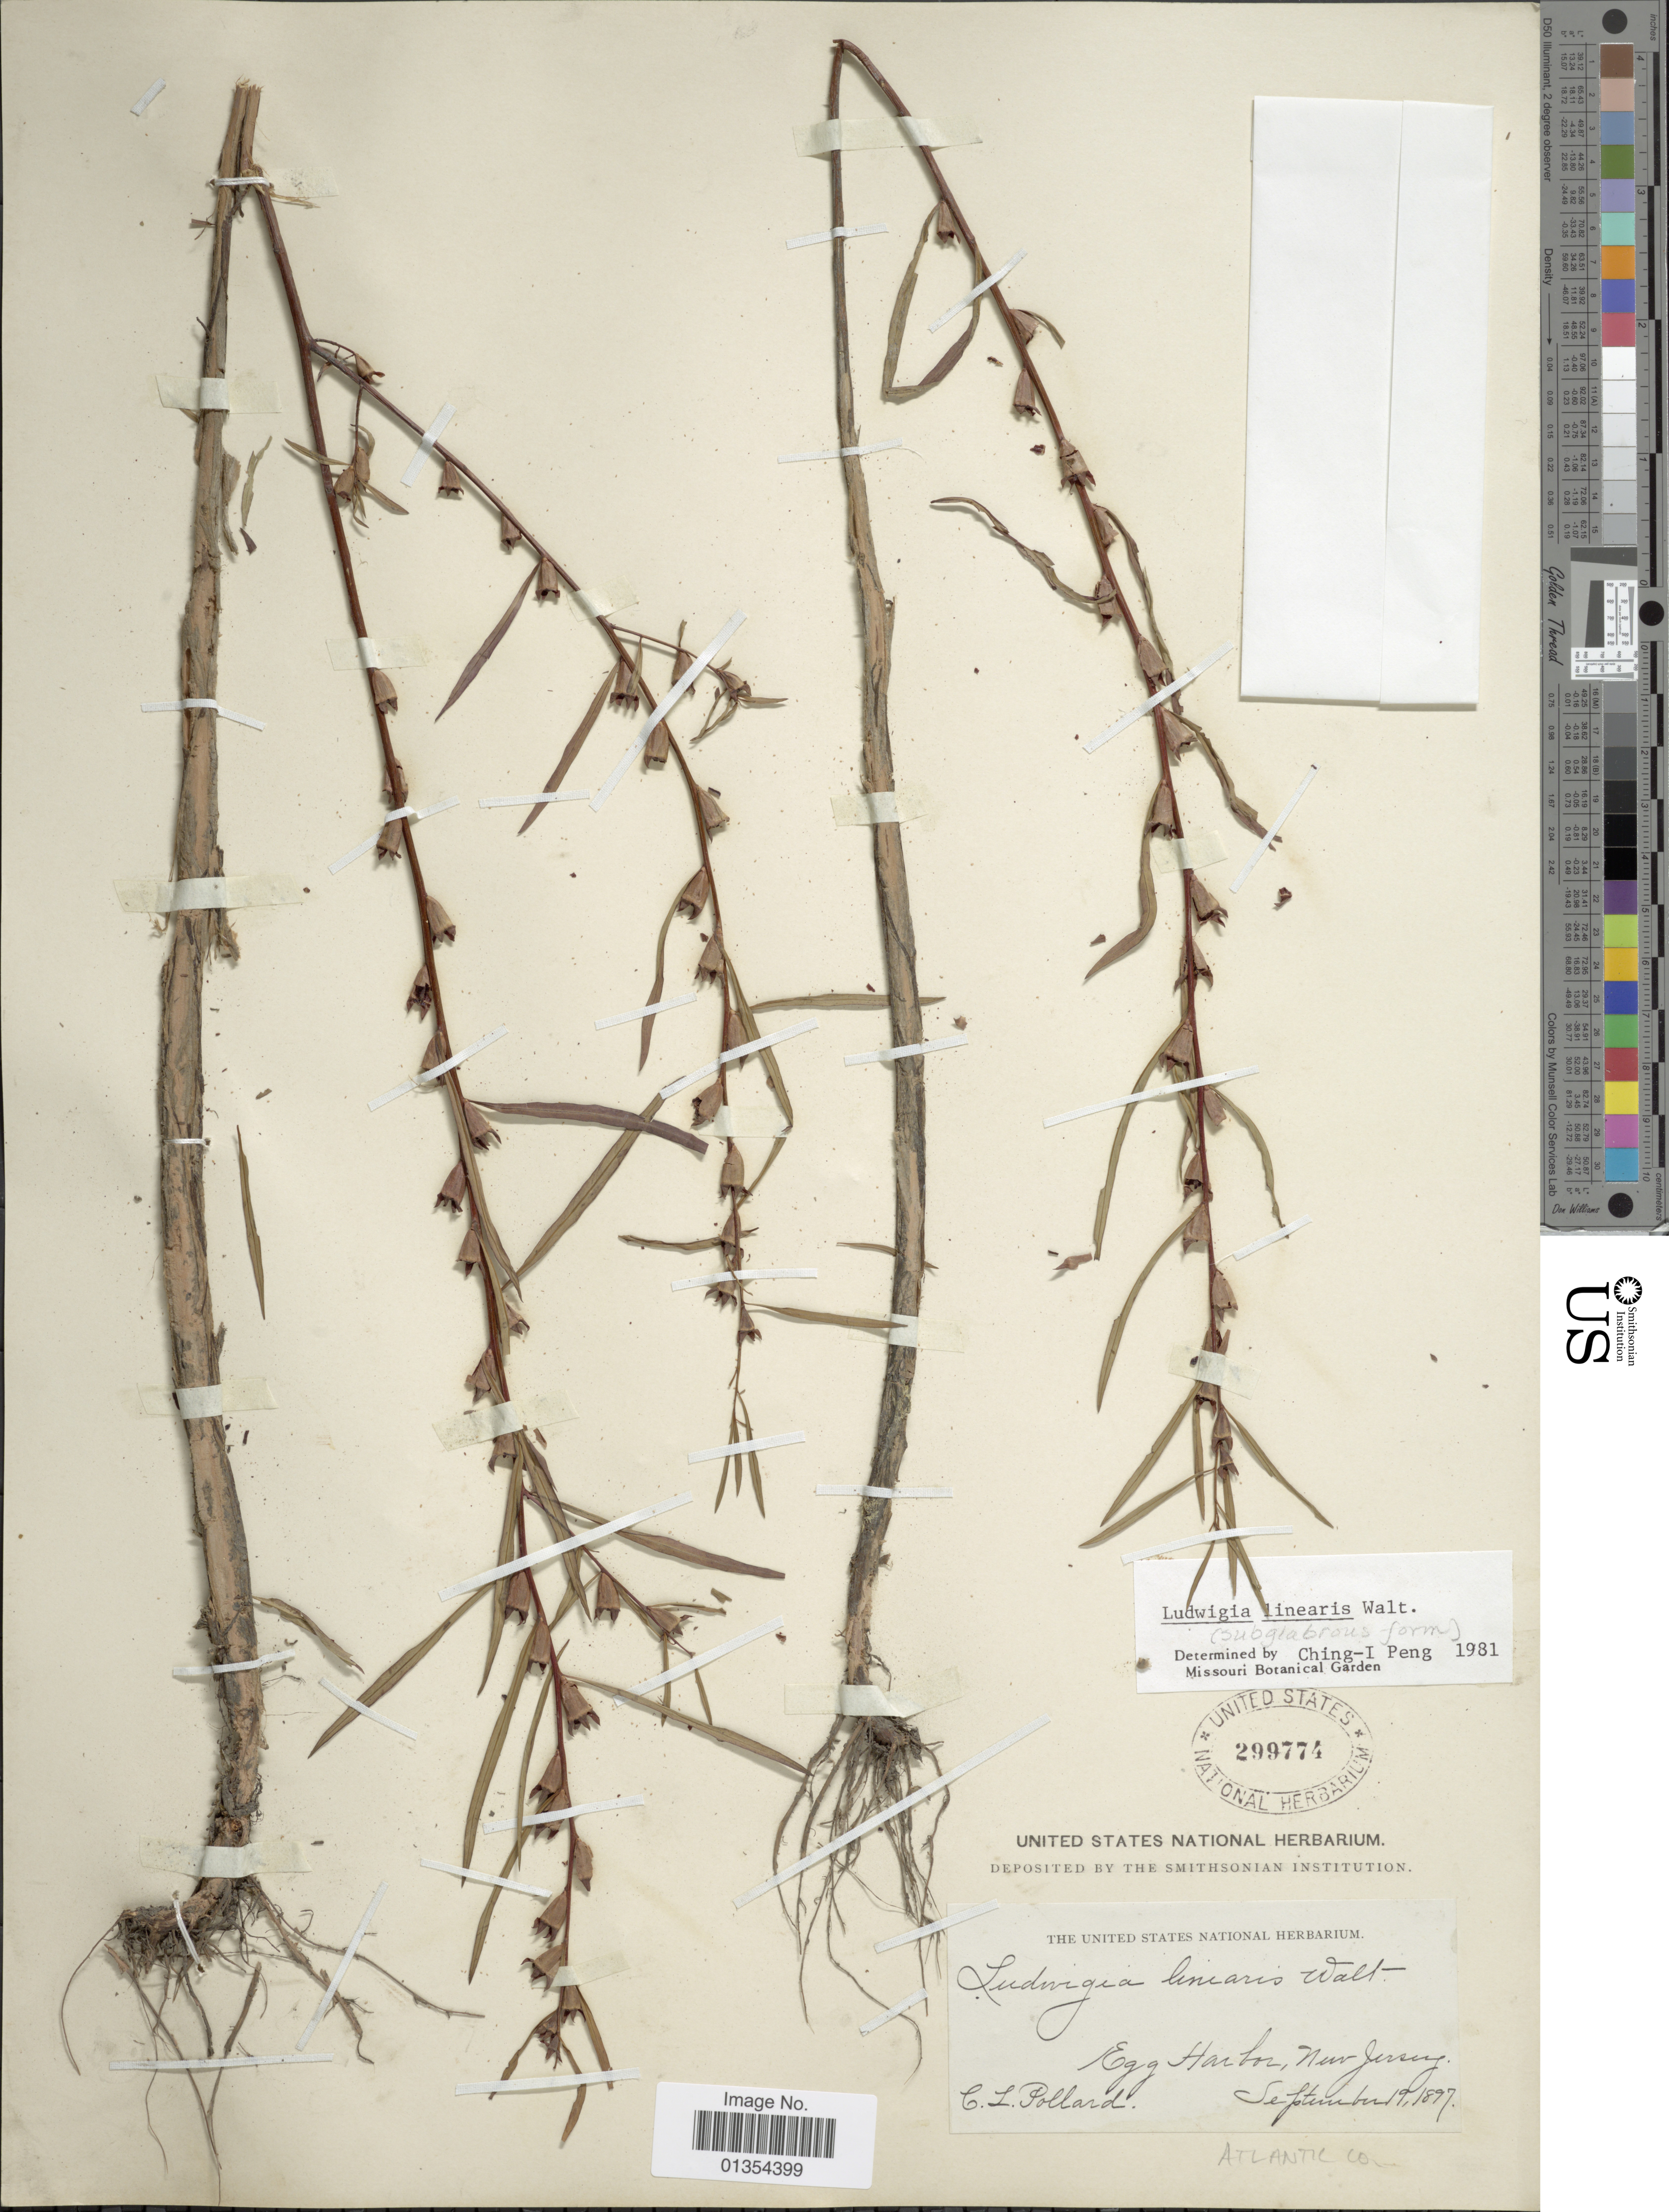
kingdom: Plantae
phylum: Tracheophyta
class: Magnoliopsida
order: Myrtales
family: Onagraceae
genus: Ludwigia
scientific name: Ludwigia linearis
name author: Walter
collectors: C. L. Pollard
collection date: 1897-09-19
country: United States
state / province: New Jersey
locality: Egg Harbor, Atlantic Co.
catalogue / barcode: US 299774